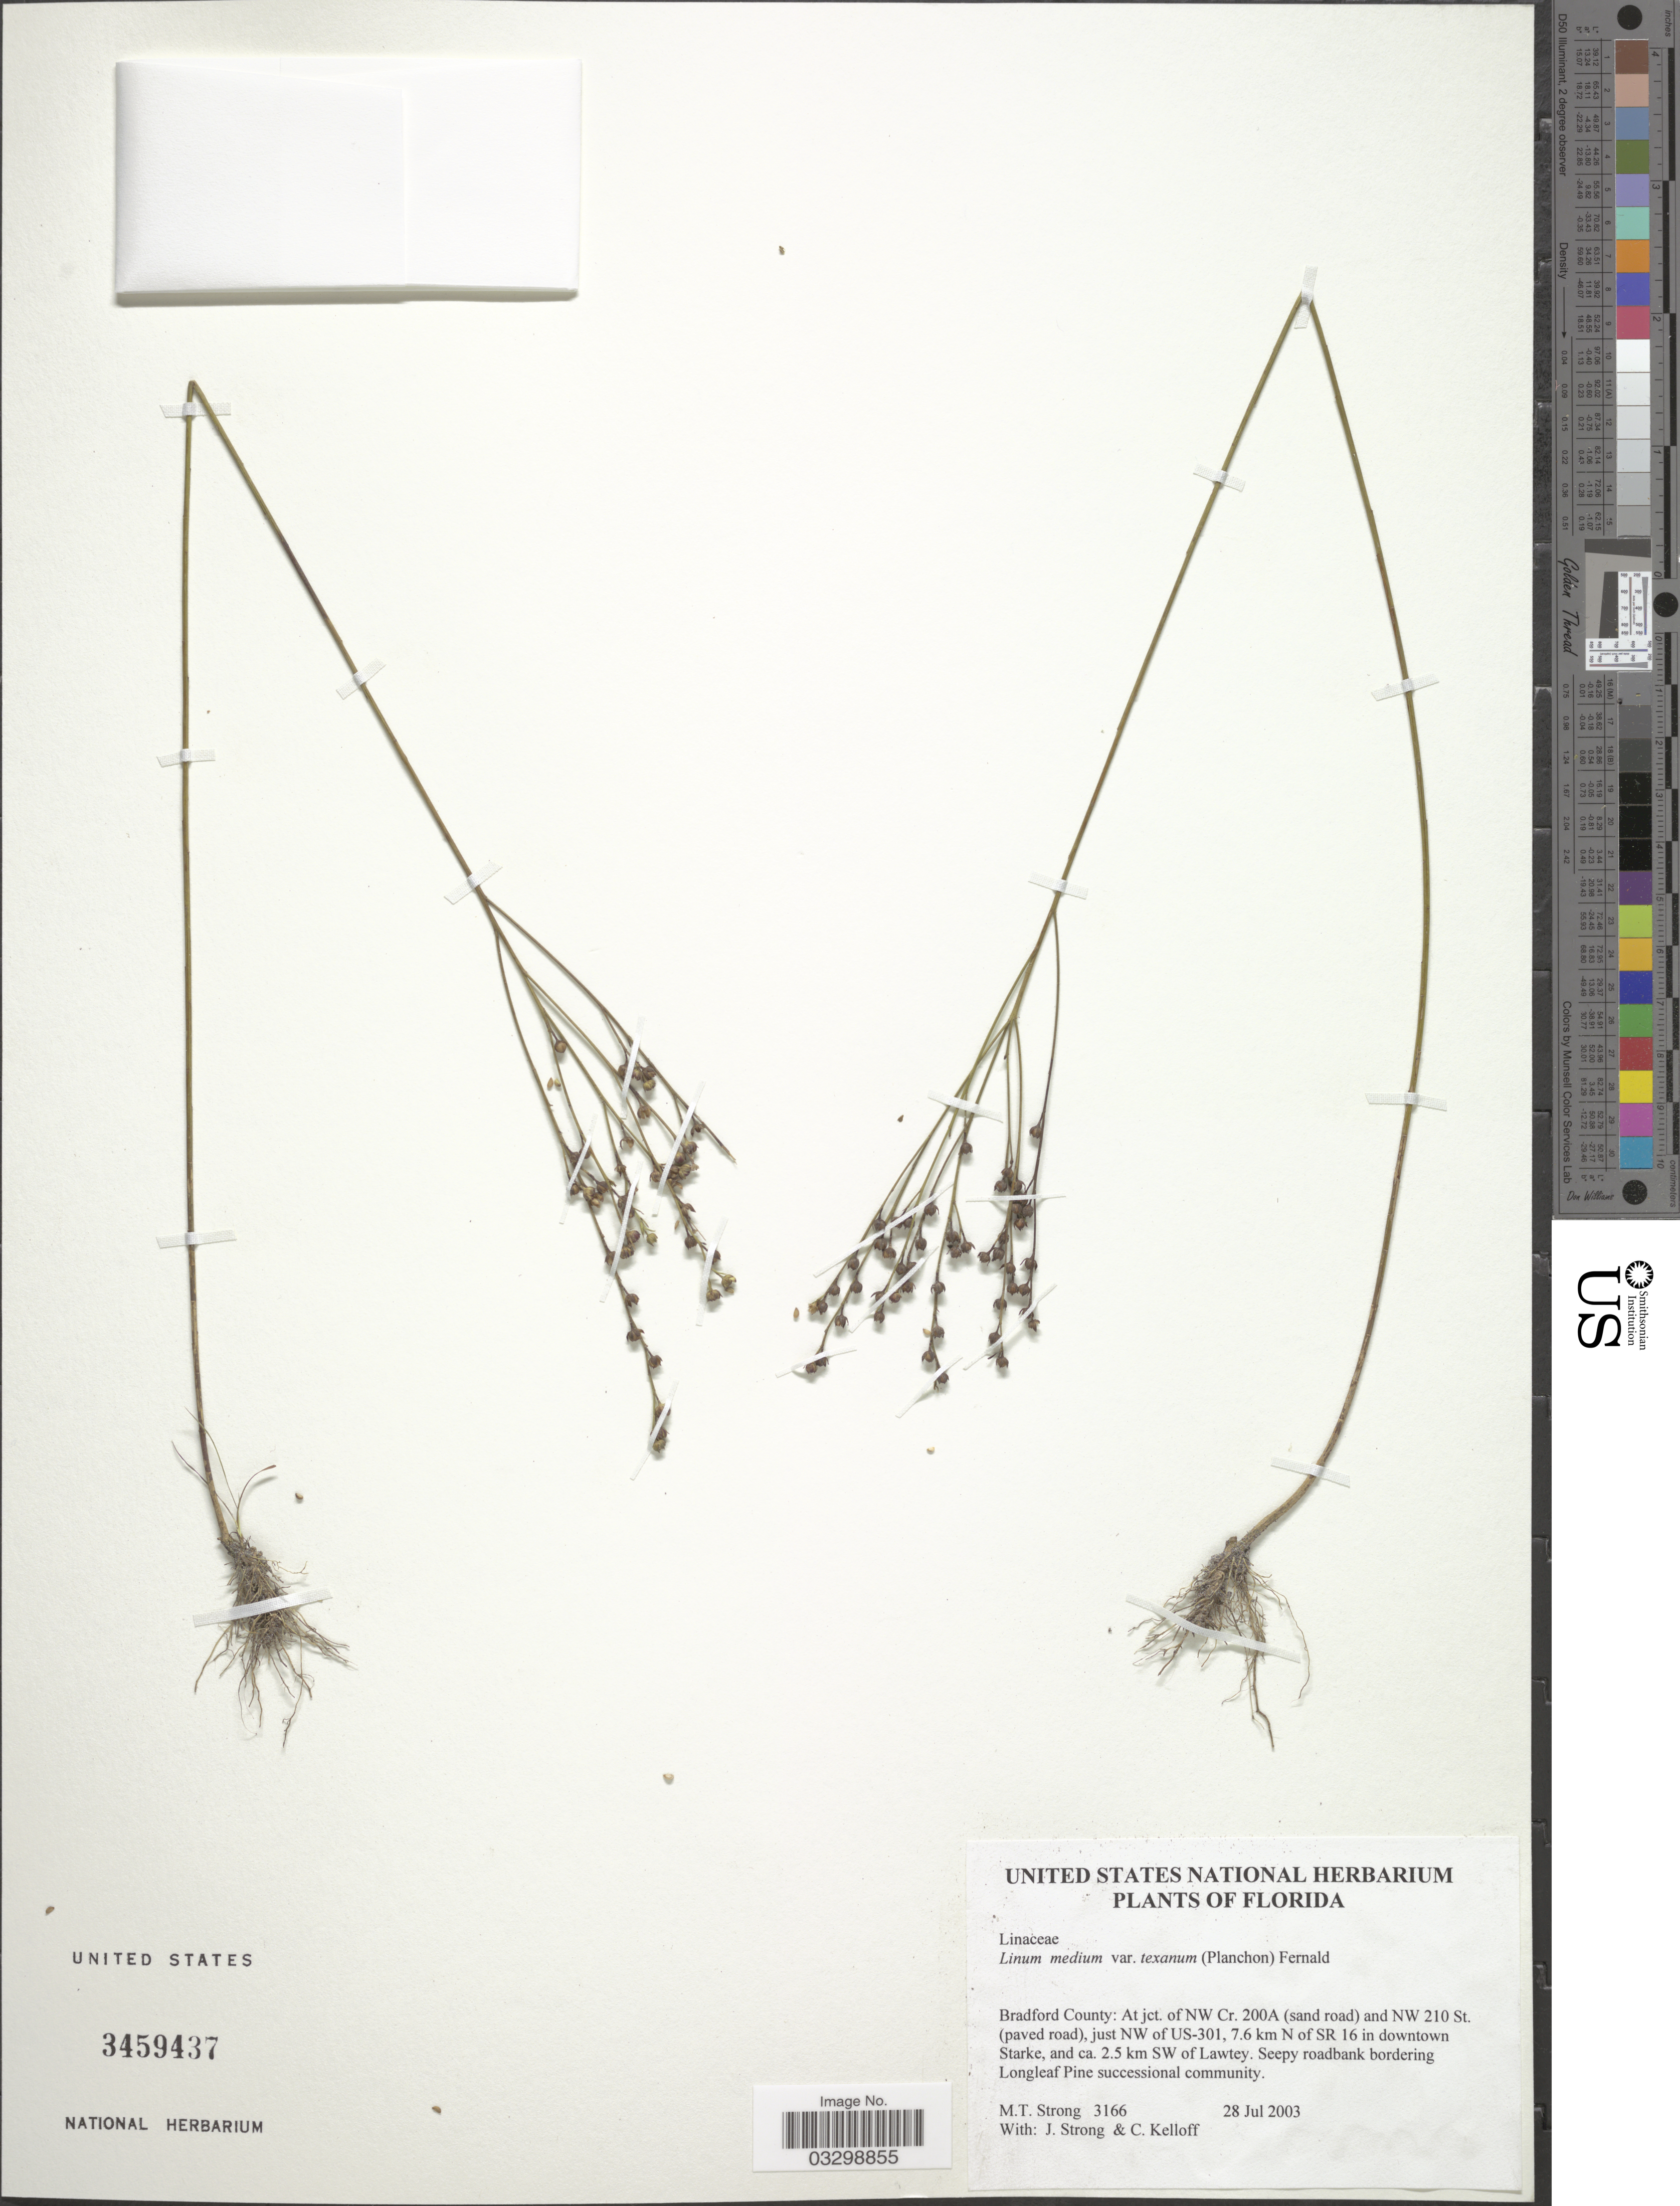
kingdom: Plantae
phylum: Tracheophyta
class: Magnoliopsida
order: Malpighiales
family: Linaceae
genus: Linum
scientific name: Linum medium var. texanum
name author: (Planch.) Fernald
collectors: M. T. Strong, J. Strong & C. L. Kelloff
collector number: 3166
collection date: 2003-07-28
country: United States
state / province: Florida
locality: Bradford County: At jct. of NW Cr. 200 A (sand road) and NW 210 St. (paved road), just NW of US-301, 7.6 km N of SR 16 in downtown Starke, and ca. 2.5 km SW of Lawtey.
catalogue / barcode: US 3459437